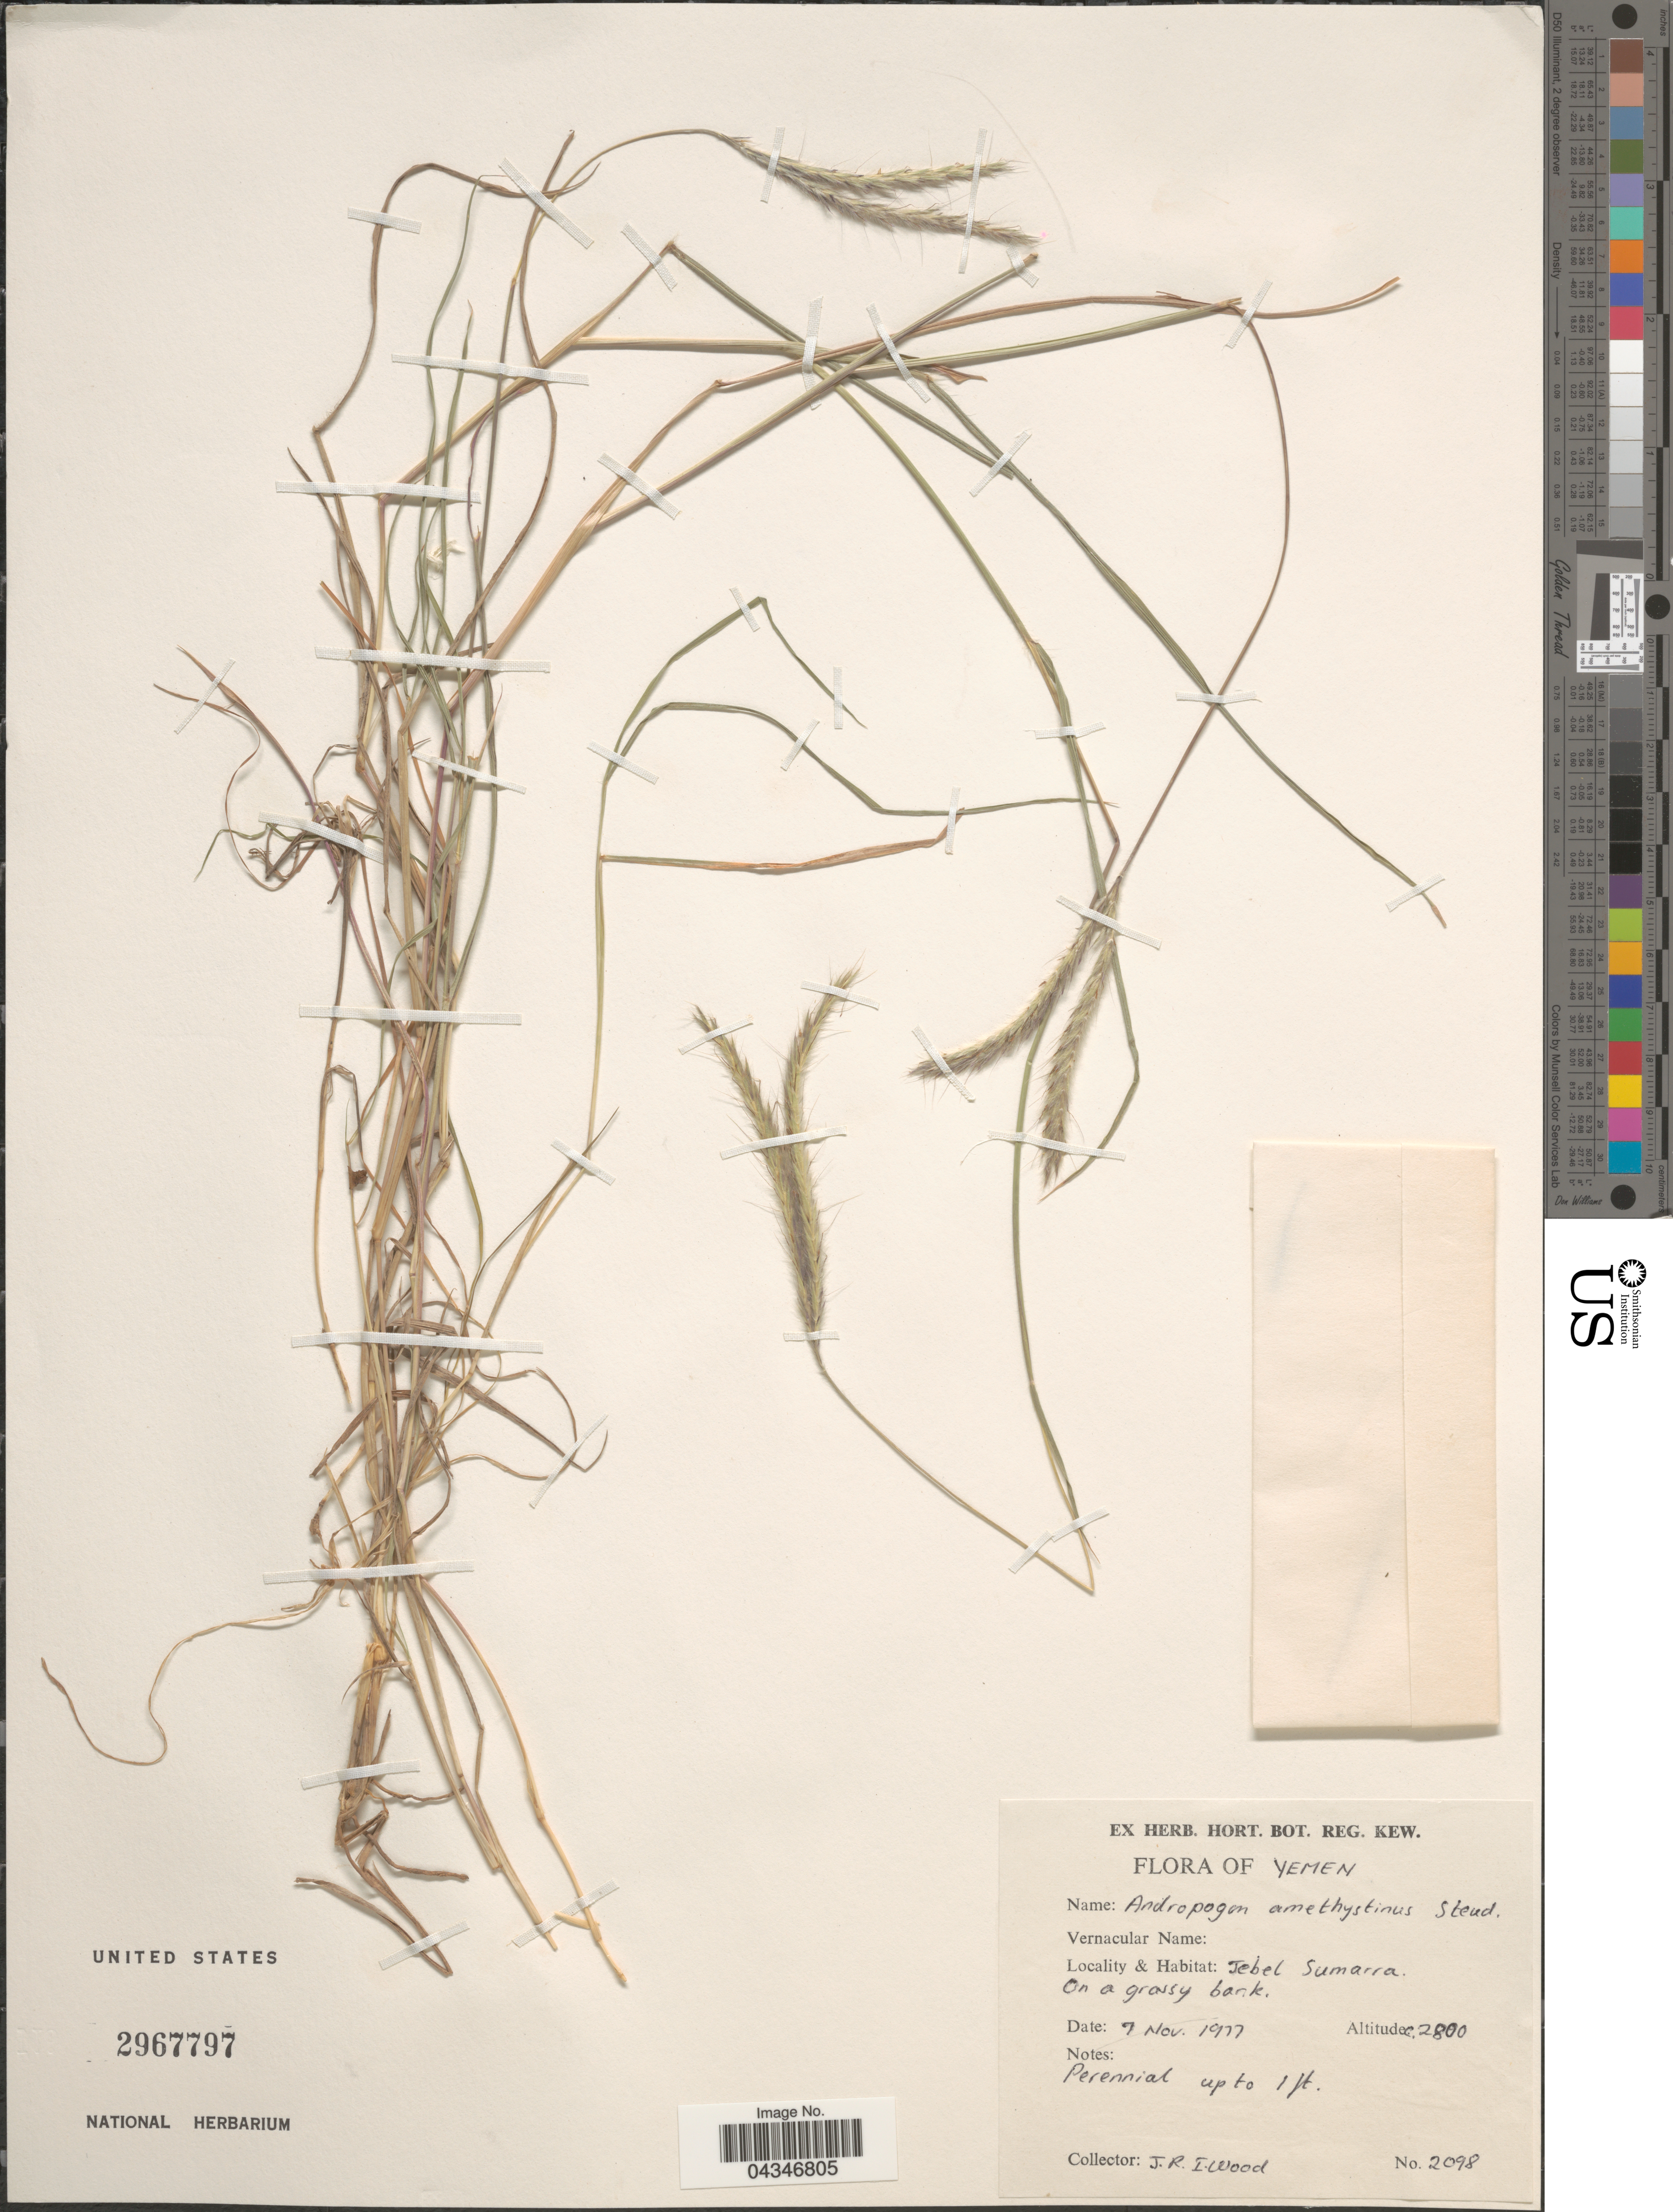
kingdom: Plantae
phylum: Tracheophyta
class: Liliopsida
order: Poales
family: Poaceae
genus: Andropogon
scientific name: Andropogon amethystinus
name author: Steud.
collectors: J. R. I. Wood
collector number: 2098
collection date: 1977-11-07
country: Yemen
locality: Jebel Sumarra.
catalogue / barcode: US 2967797